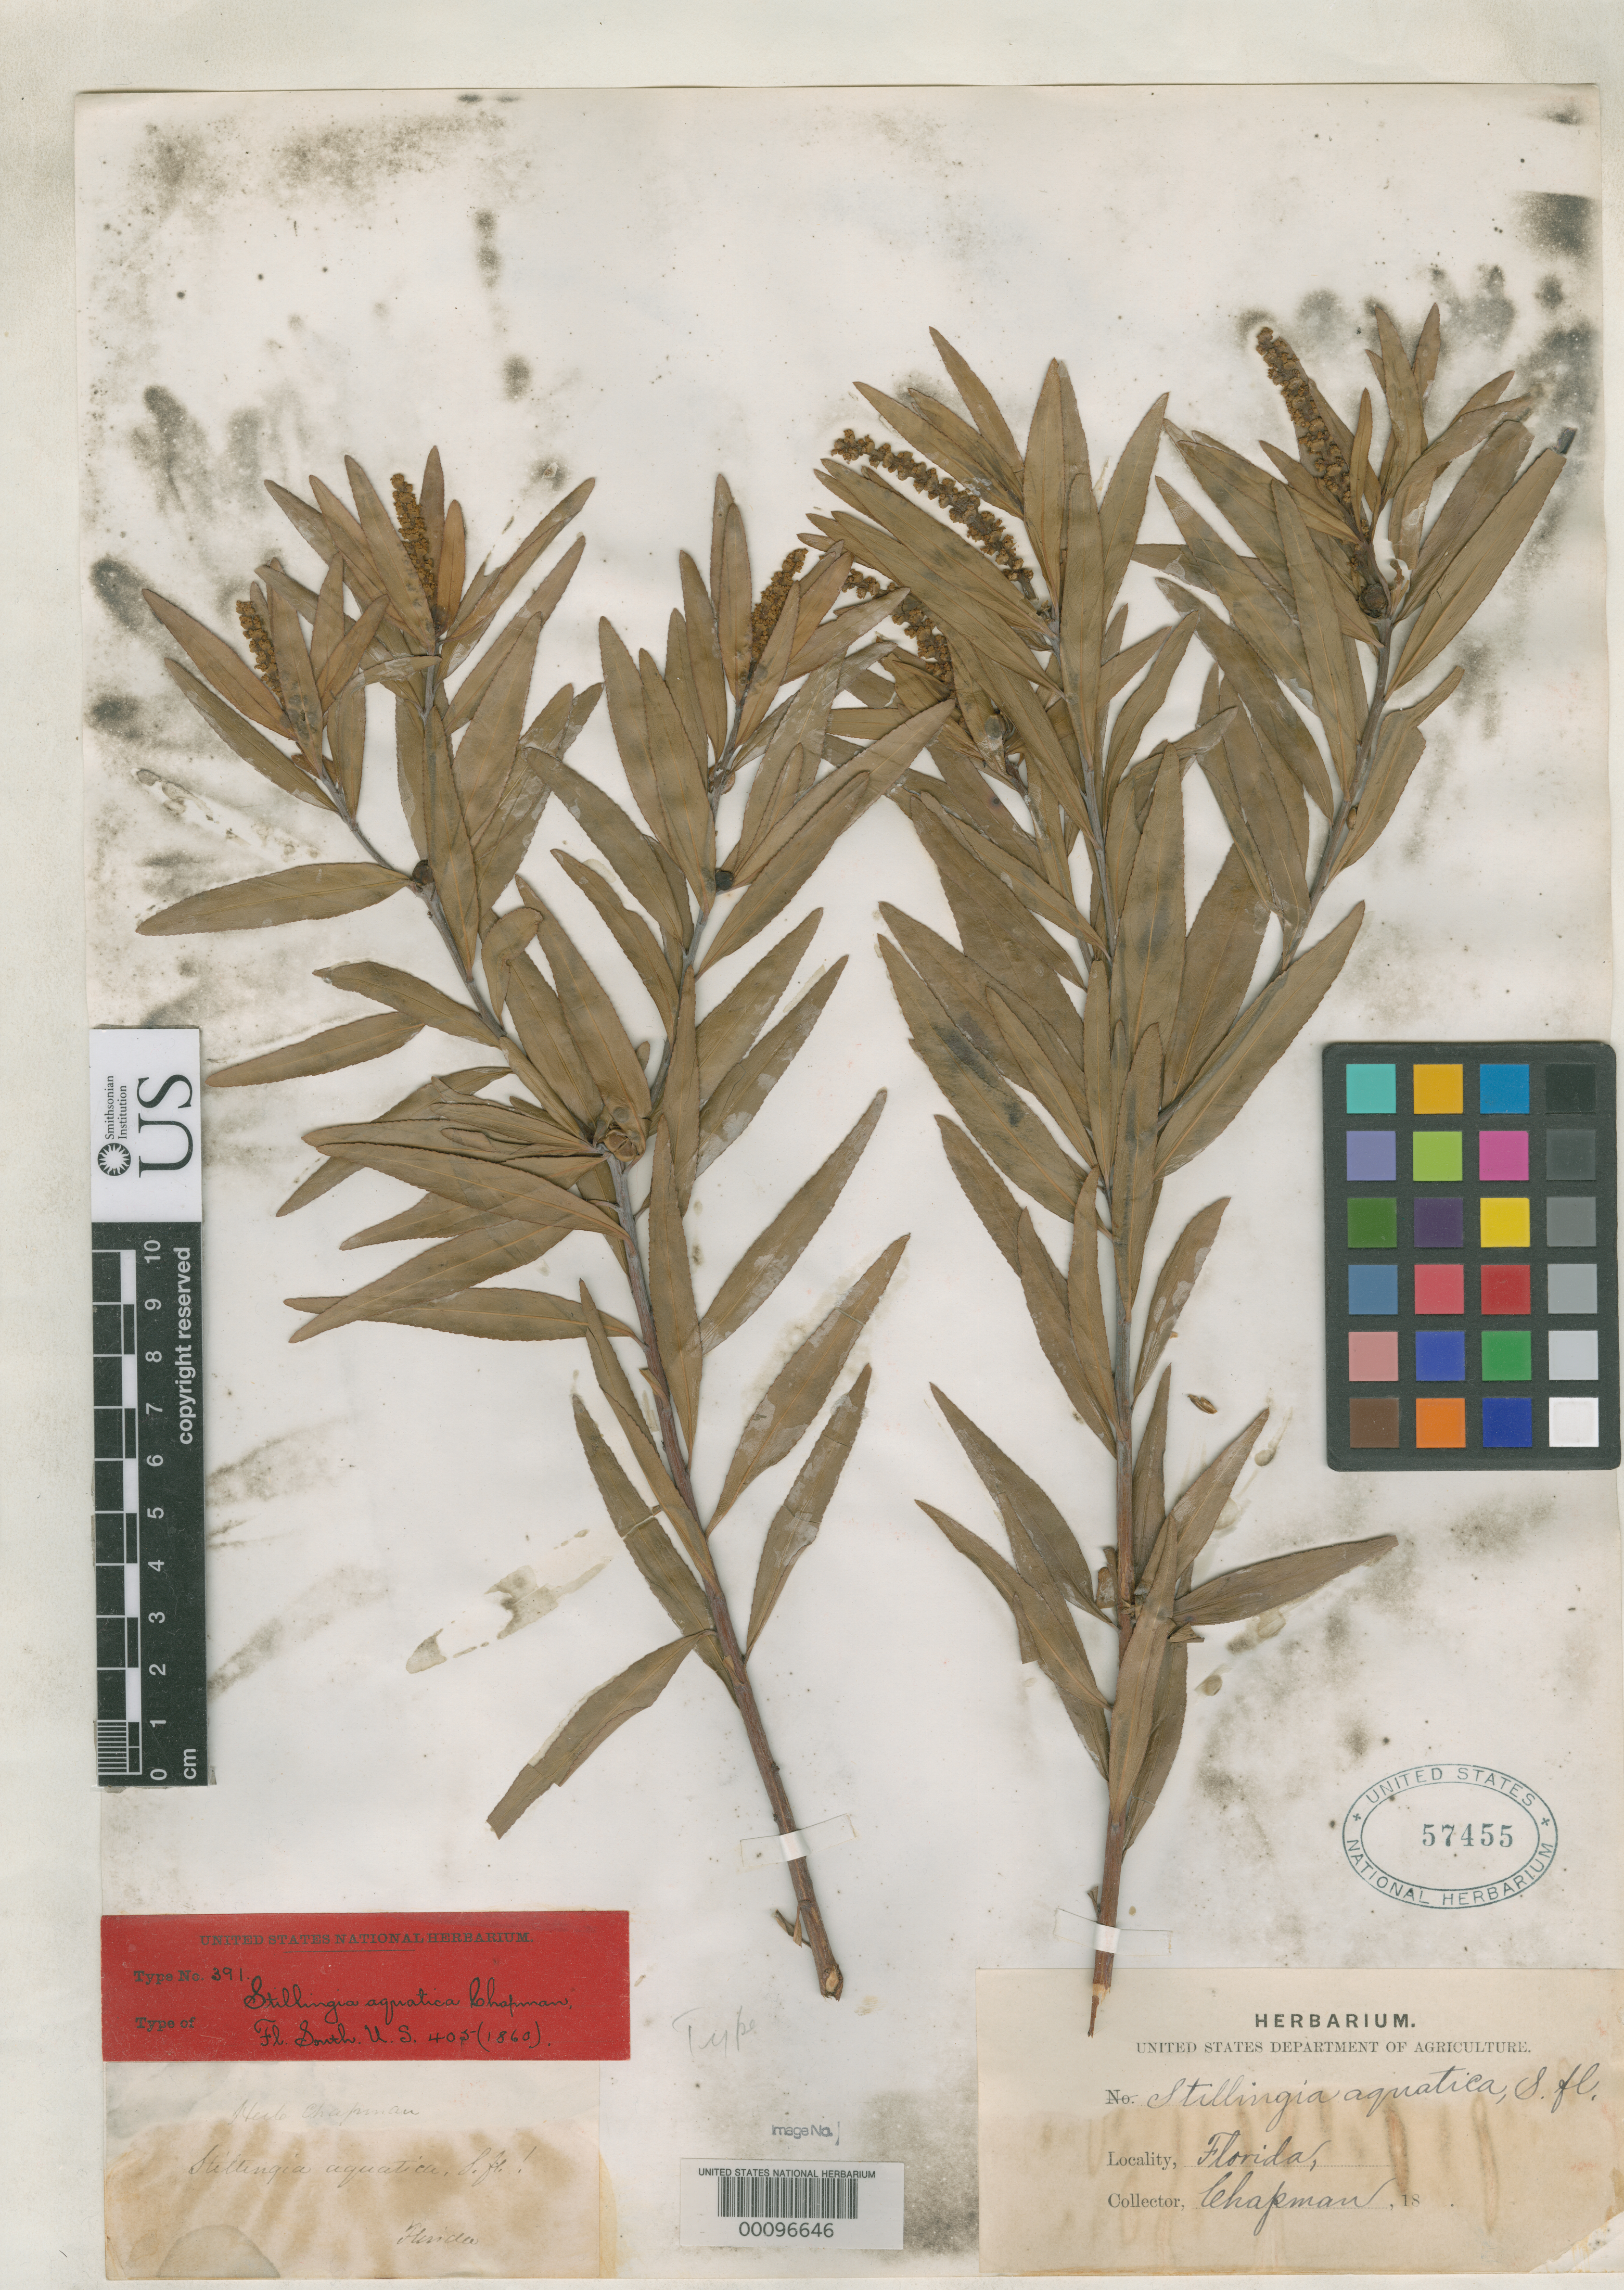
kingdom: Plantae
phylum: Tracheophyta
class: Magnoliopsida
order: Malpighiales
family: Euphorbiaceae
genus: Stillingia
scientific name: Stillingia aquatica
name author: Chapm.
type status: Possible Type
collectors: A. W. Chapman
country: United States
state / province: Florida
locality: Ponds.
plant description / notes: Protologue, "Pine-barren ponds, Florida to South Carolina. May - Sept."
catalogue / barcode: US 57455